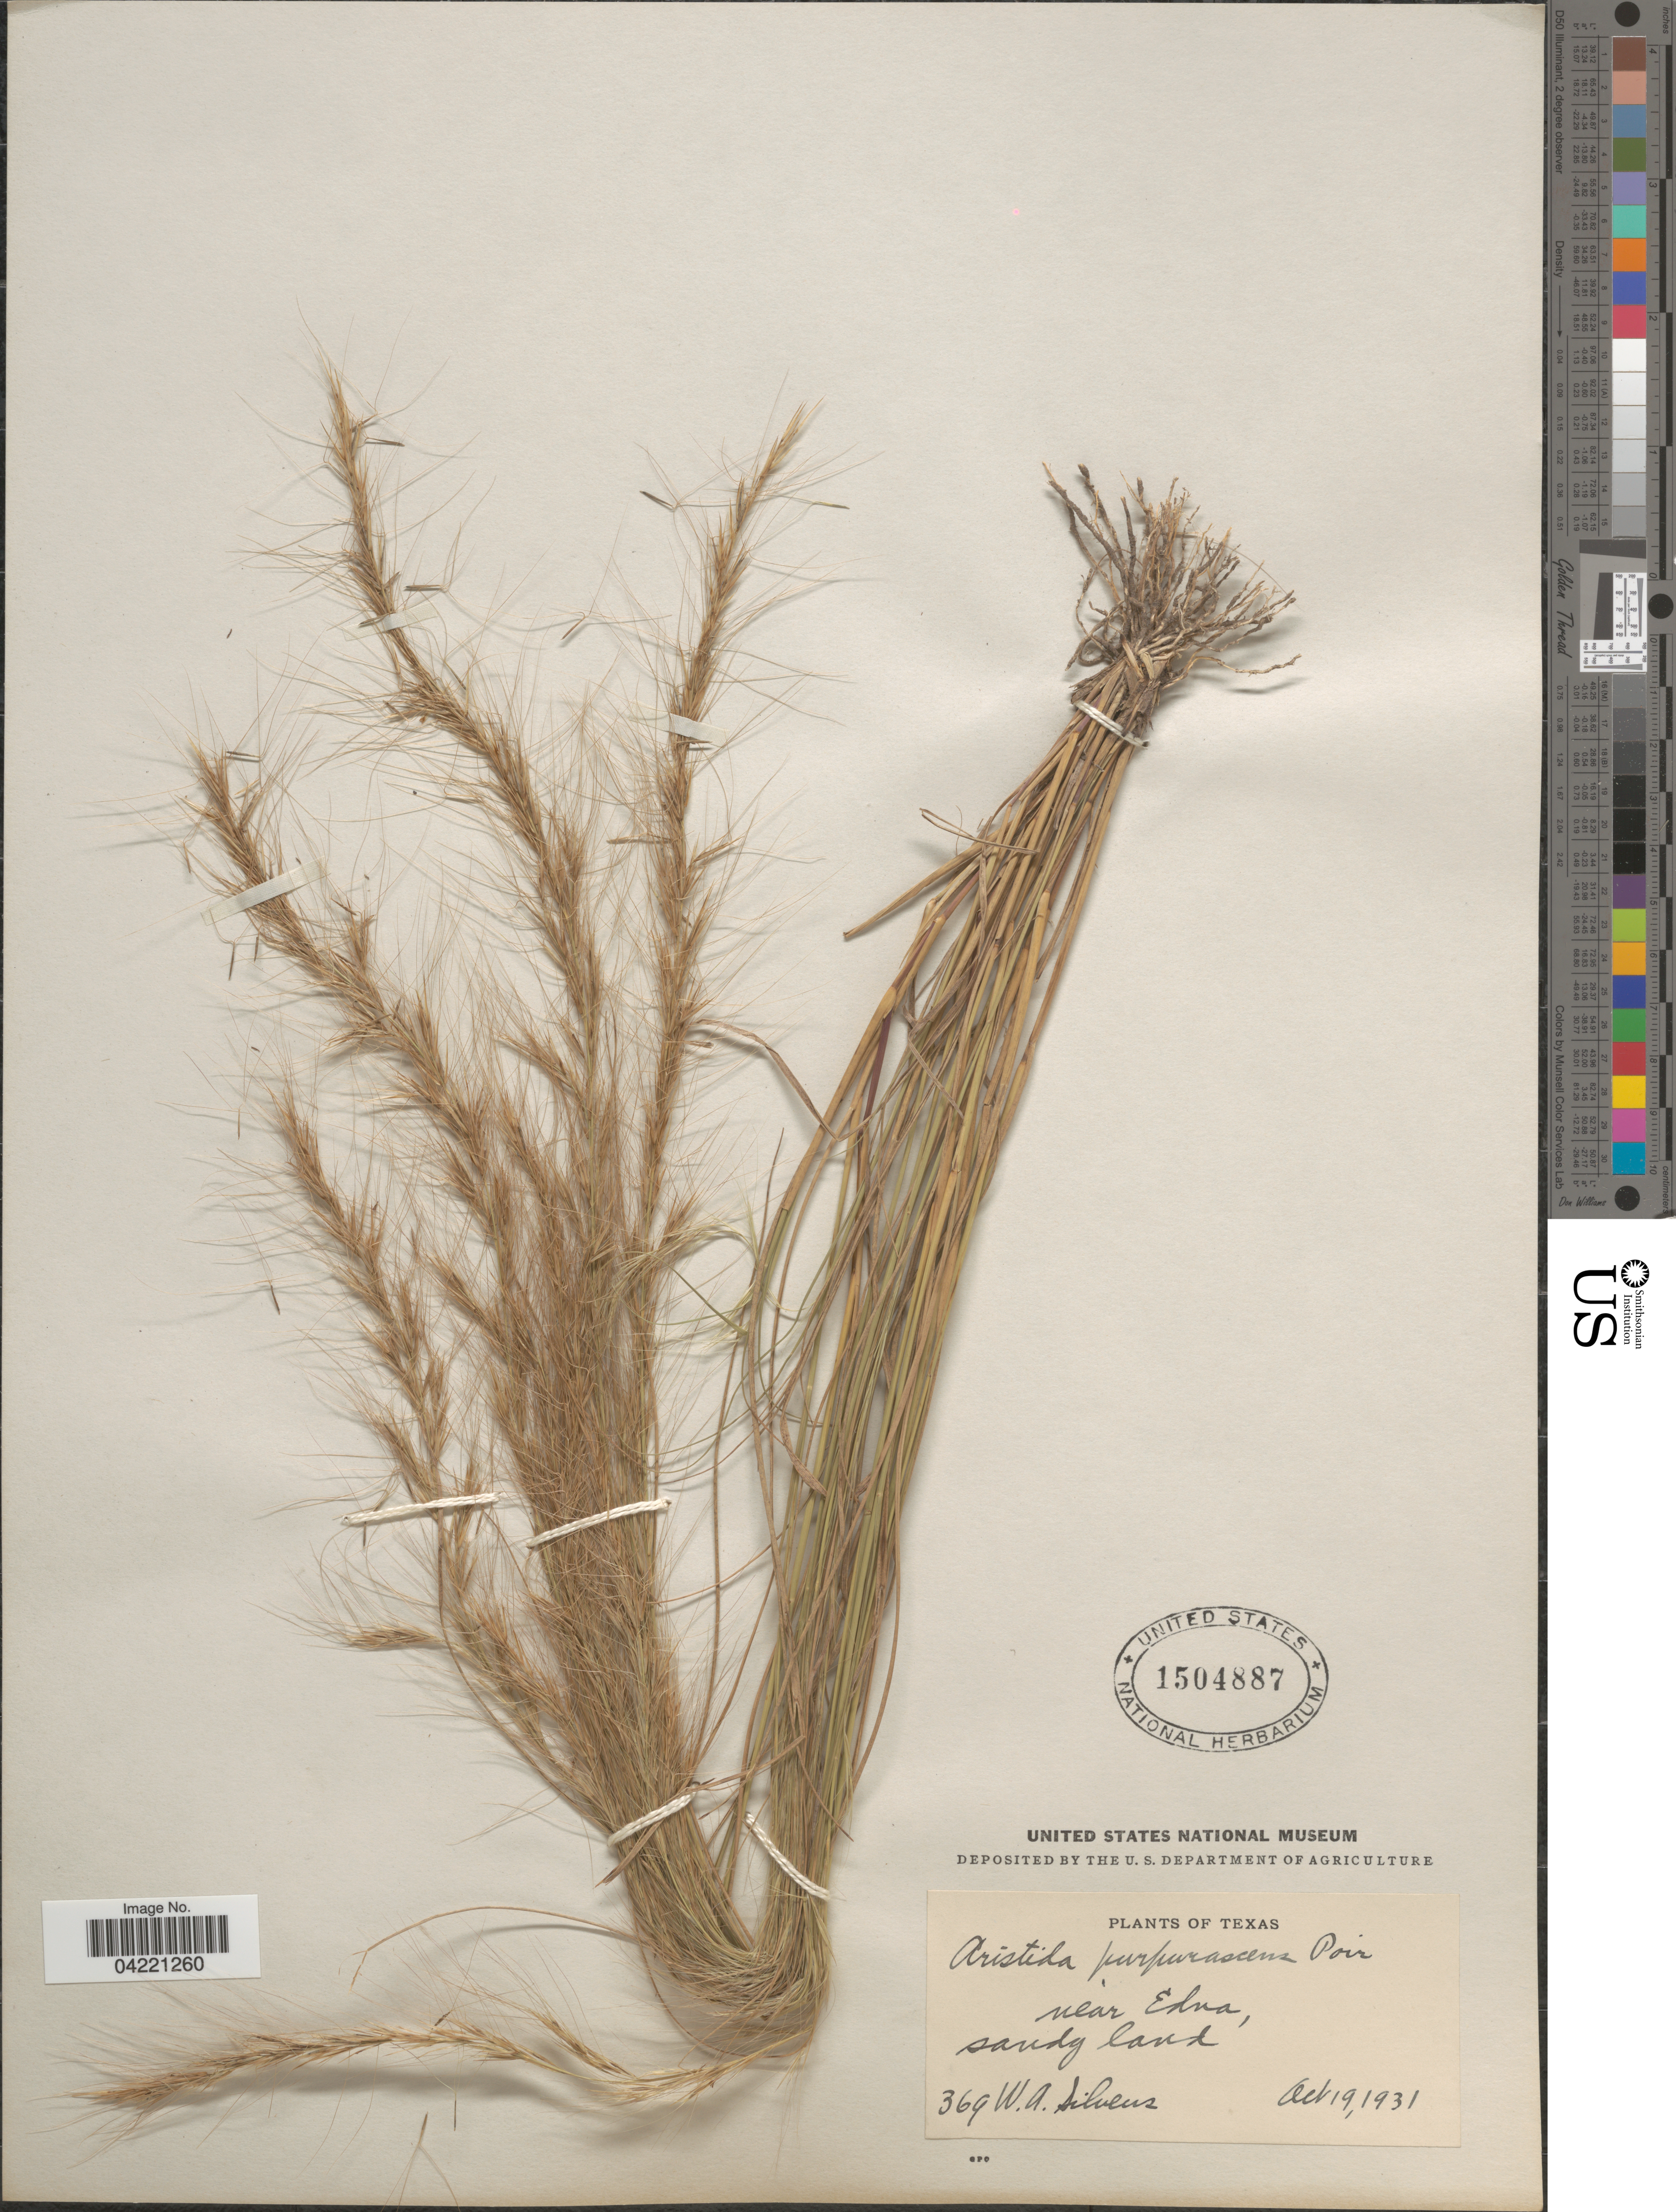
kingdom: Plantae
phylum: Tracheophyta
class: Liliopsida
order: Poales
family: Poaceae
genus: Aristida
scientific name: Aristida purpurascens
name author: Poir.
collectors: W. Silveus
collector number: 369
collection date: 1931-10-19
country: United States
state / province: Texas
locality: Near Edna.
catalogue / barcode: US 1504887